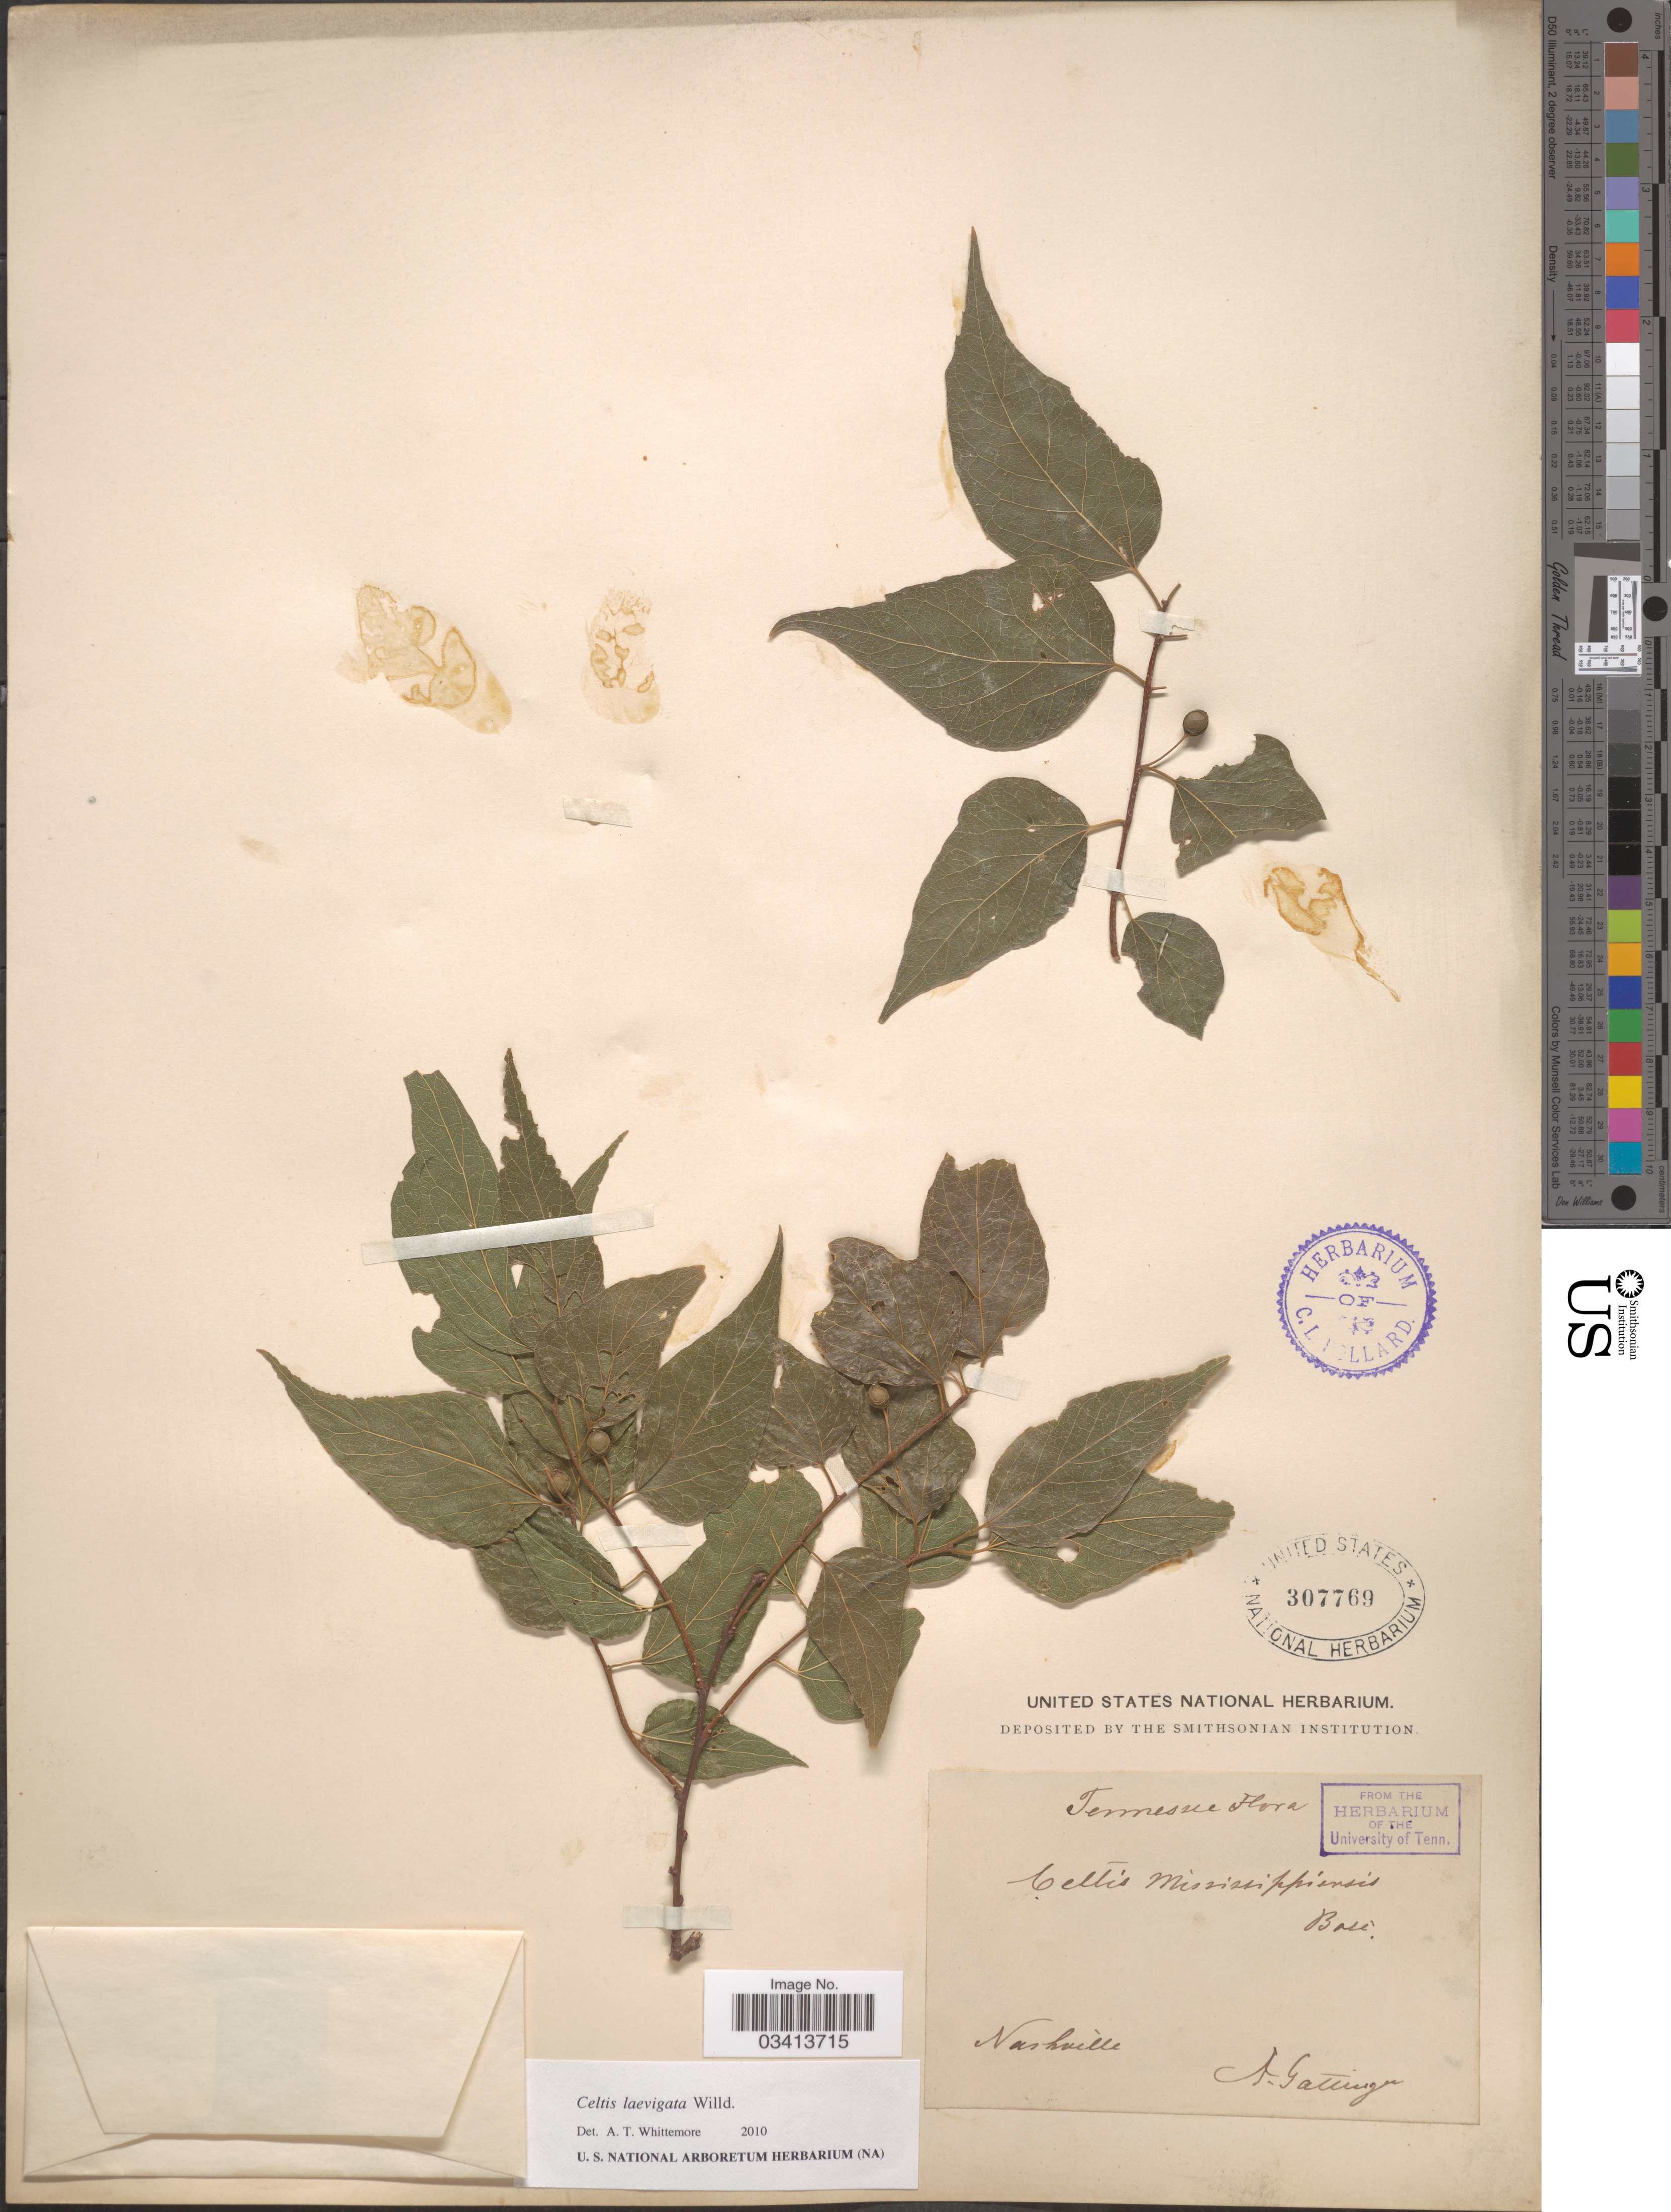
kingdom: Plantae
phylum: Tracheophyta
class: Magnoliopsida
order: Rosales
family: Cannabaceae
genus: Celtis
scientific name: Celtis laevigata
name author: Willd.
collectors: A. Gattinger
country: United States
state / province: Tennessee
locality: Nashville.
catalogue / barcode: US 307769